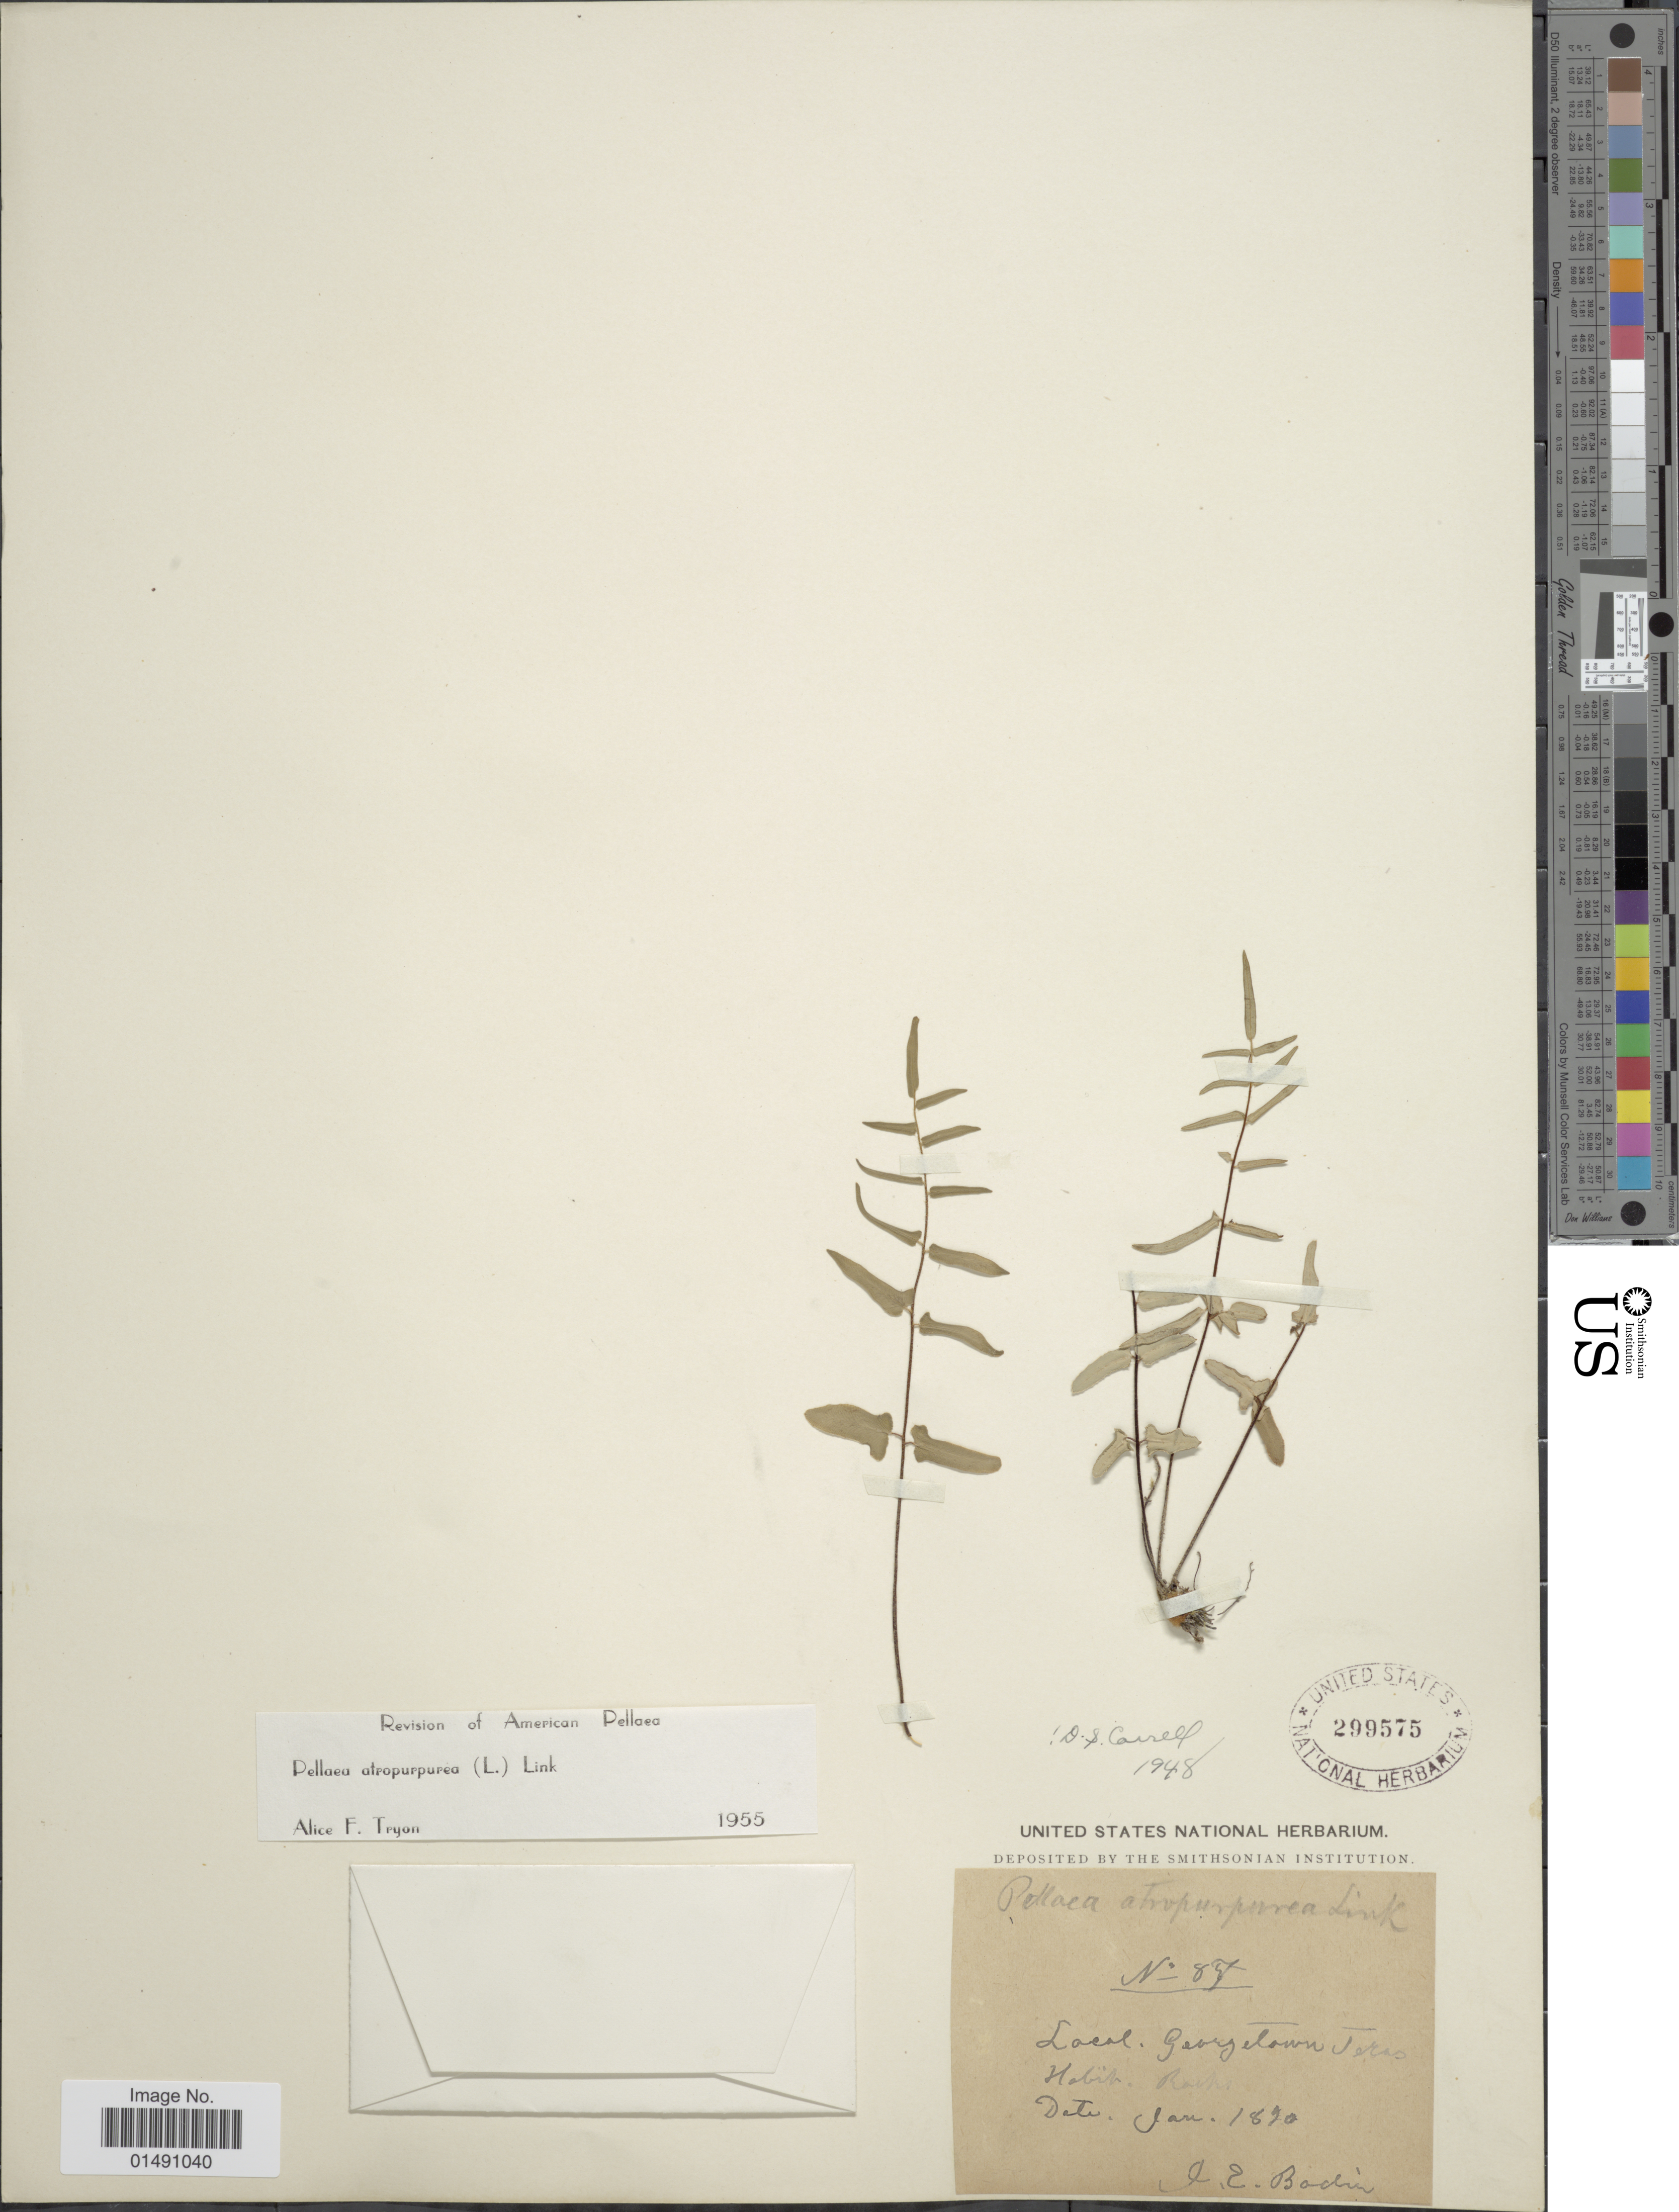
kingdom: Plantae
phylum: Tracheophyta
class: Polypodiopsida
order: Polypodiales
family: Pteridaceae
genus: Pellaea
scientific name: Pellaea atropurpurea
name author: (L.) Link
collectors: J. E. Bodin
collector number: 847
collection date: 1820-01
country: United States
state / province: Texas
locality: Georgetown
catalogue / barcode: US 299575